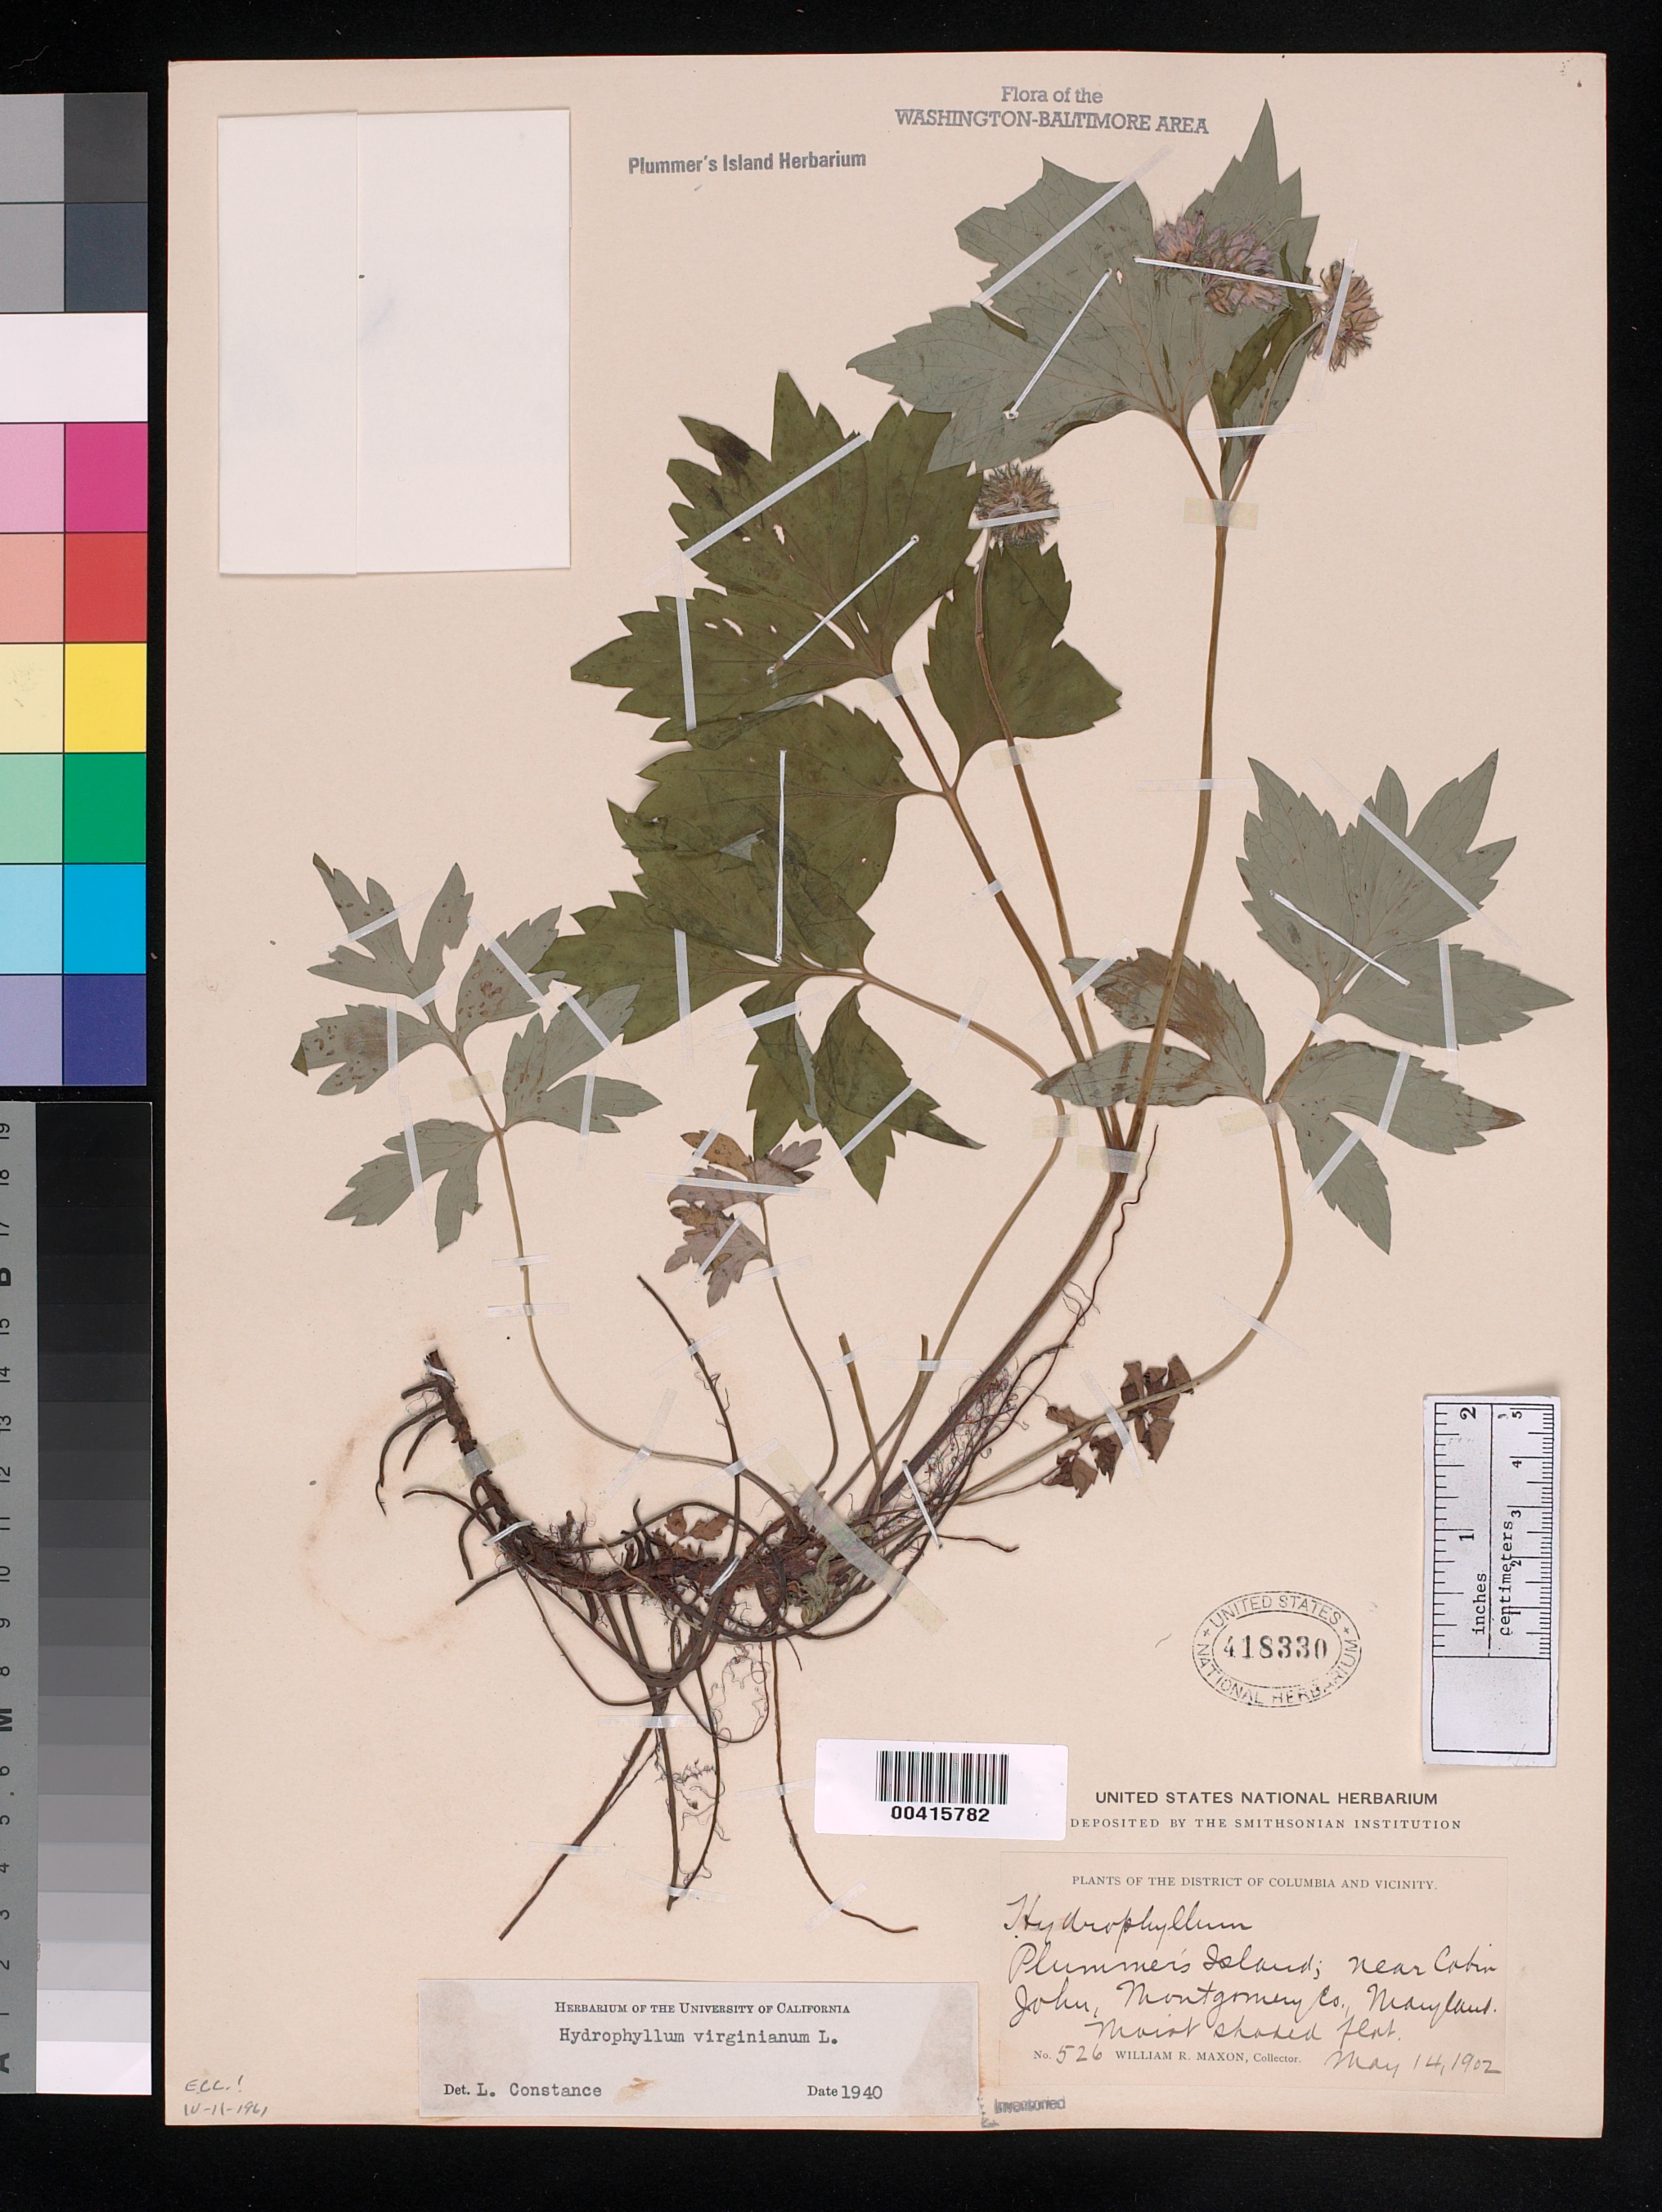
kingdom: Plantae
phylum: Tracheophyta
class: Magnoliopsida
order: Boraginales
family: Hydrophyllaceae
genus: Hydrophyllum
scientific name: Hydrophyllum virginianum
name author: L.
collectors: W. R. Maxon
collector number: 526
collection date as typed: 14 May 1902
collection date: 1902-05-14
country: United States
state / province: Maryland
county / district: Montgomery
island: Plummers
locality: Plummer's Island C. & O. Canal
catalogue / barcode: US 418330